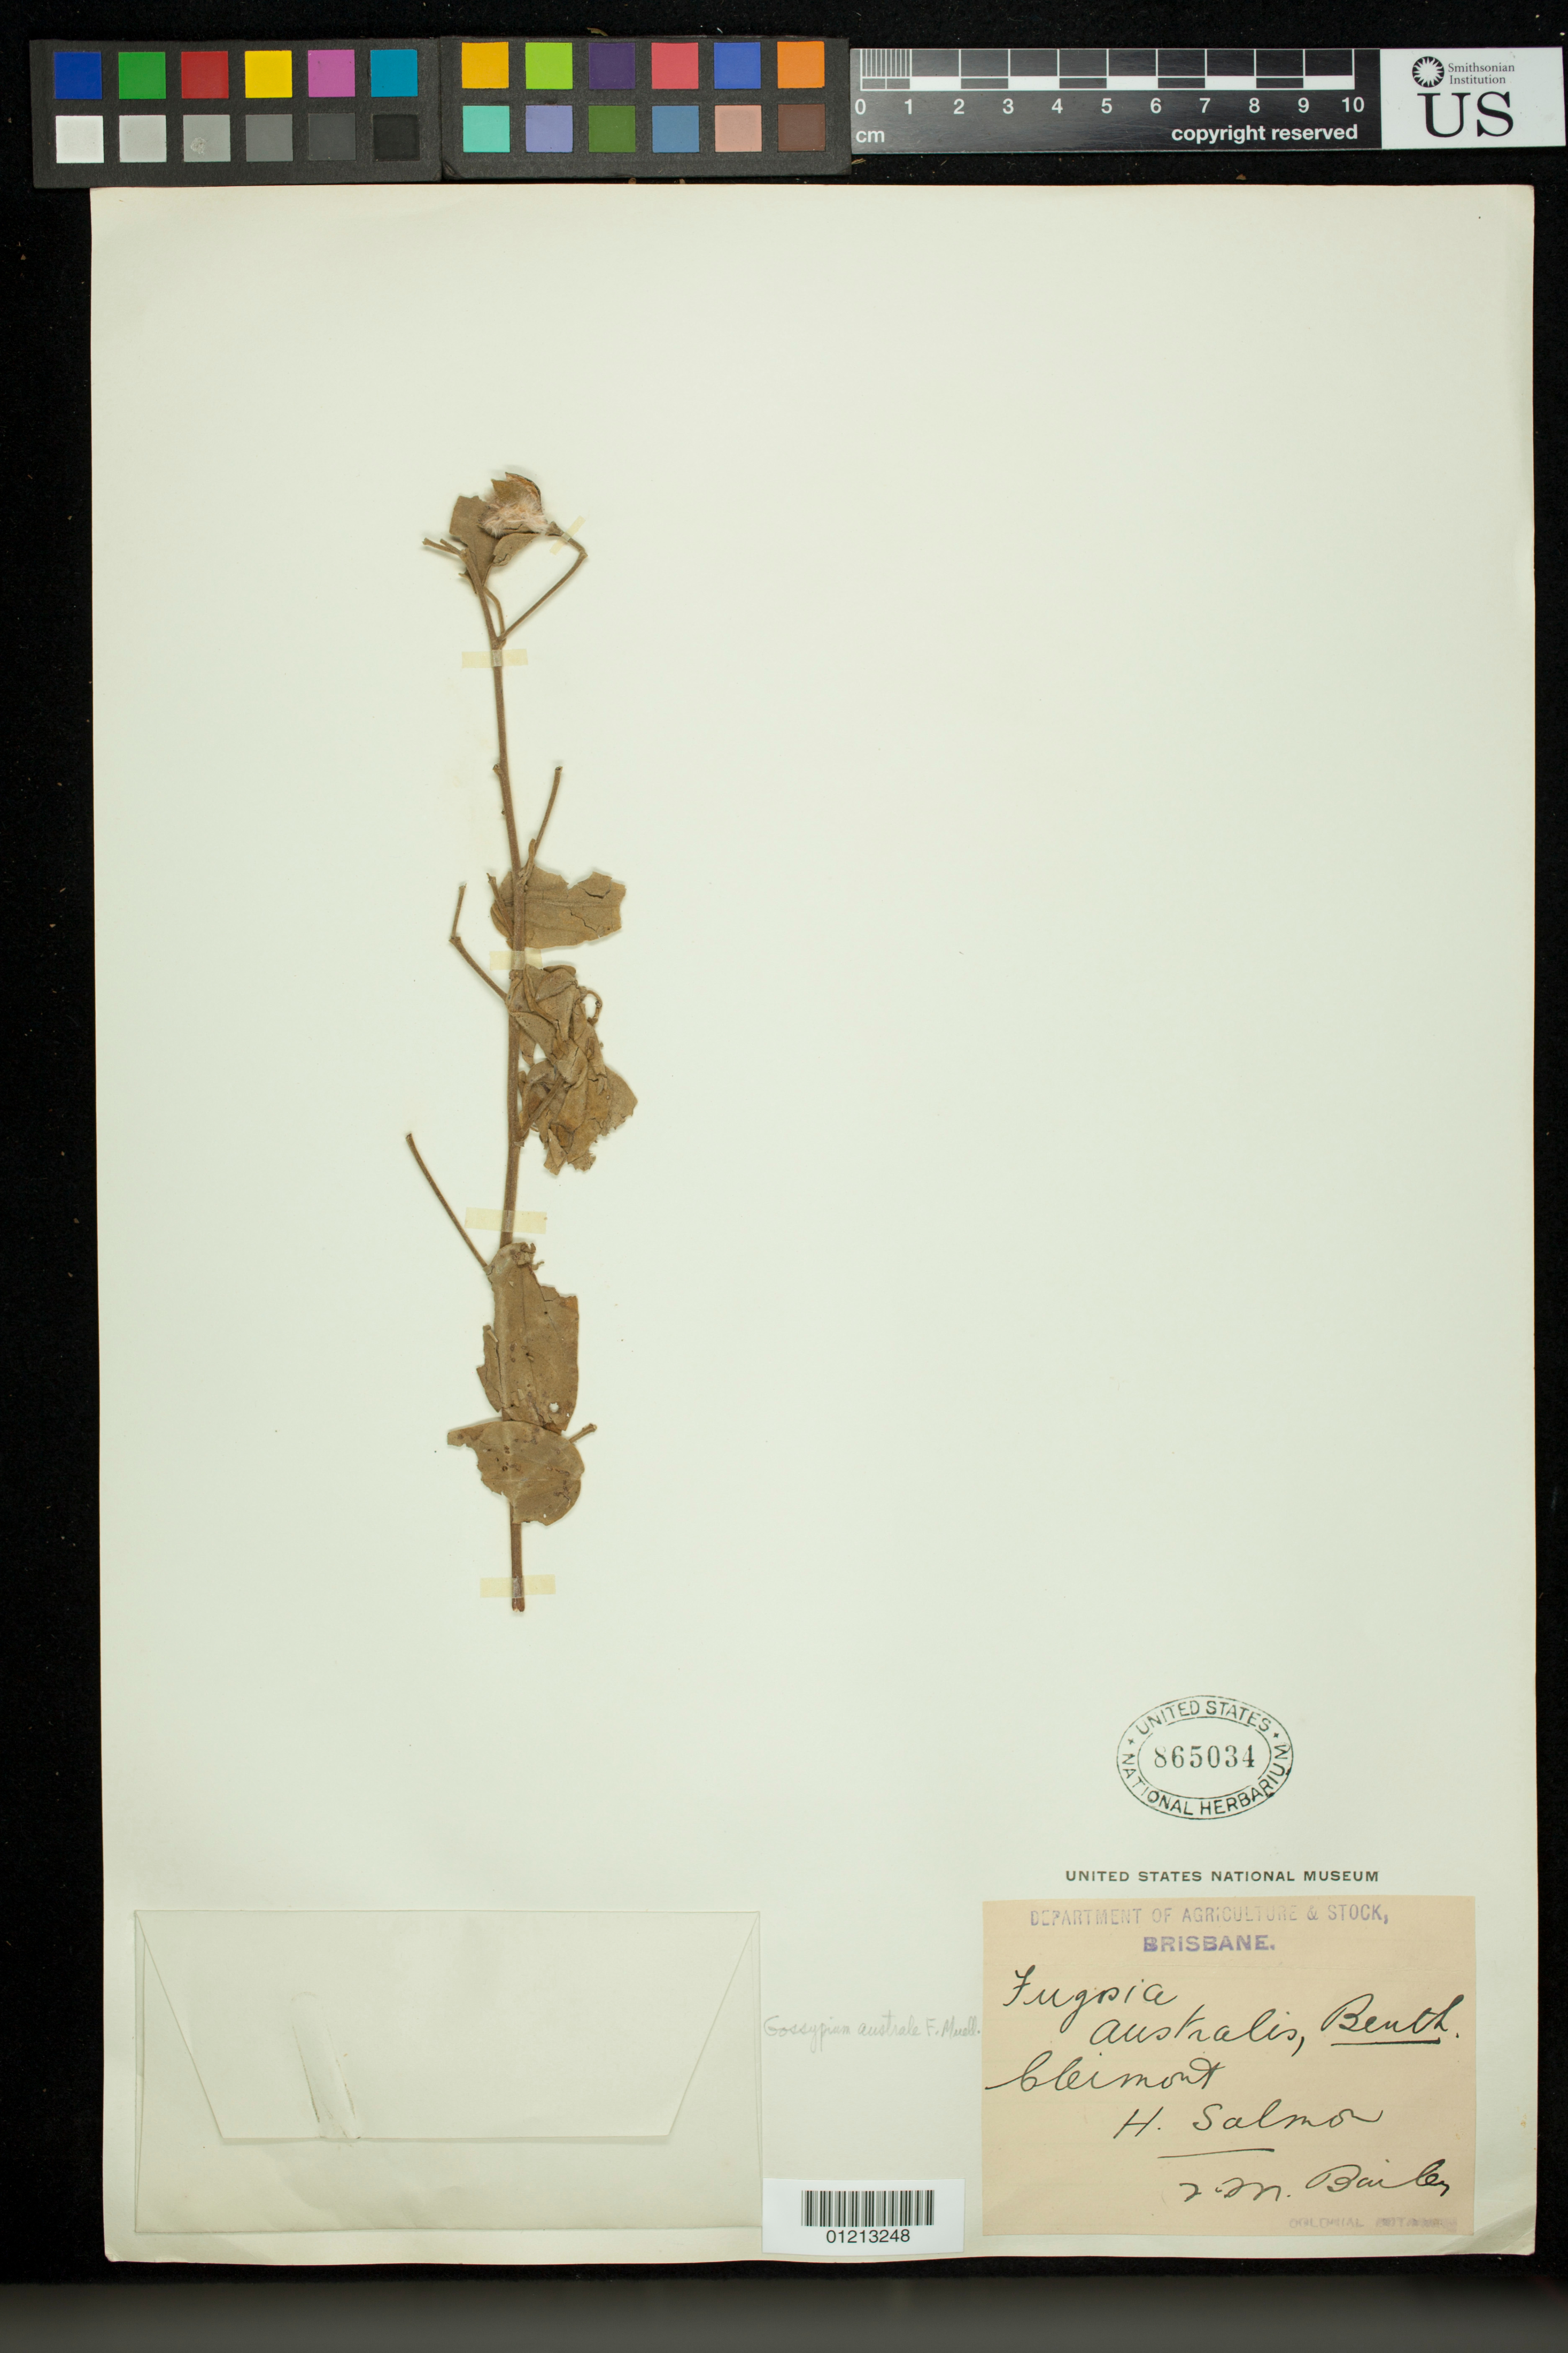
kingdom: Plantae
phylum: Tracheophyta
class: Magnoliopsida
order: Malvales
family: Malvaceae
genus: Gossypium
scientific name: Gossypium australe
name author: F. Muell.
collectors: F. M. Bailey & F. M. Bailey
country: Australia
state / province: Queensland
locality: Clermont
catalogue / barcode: US 865034